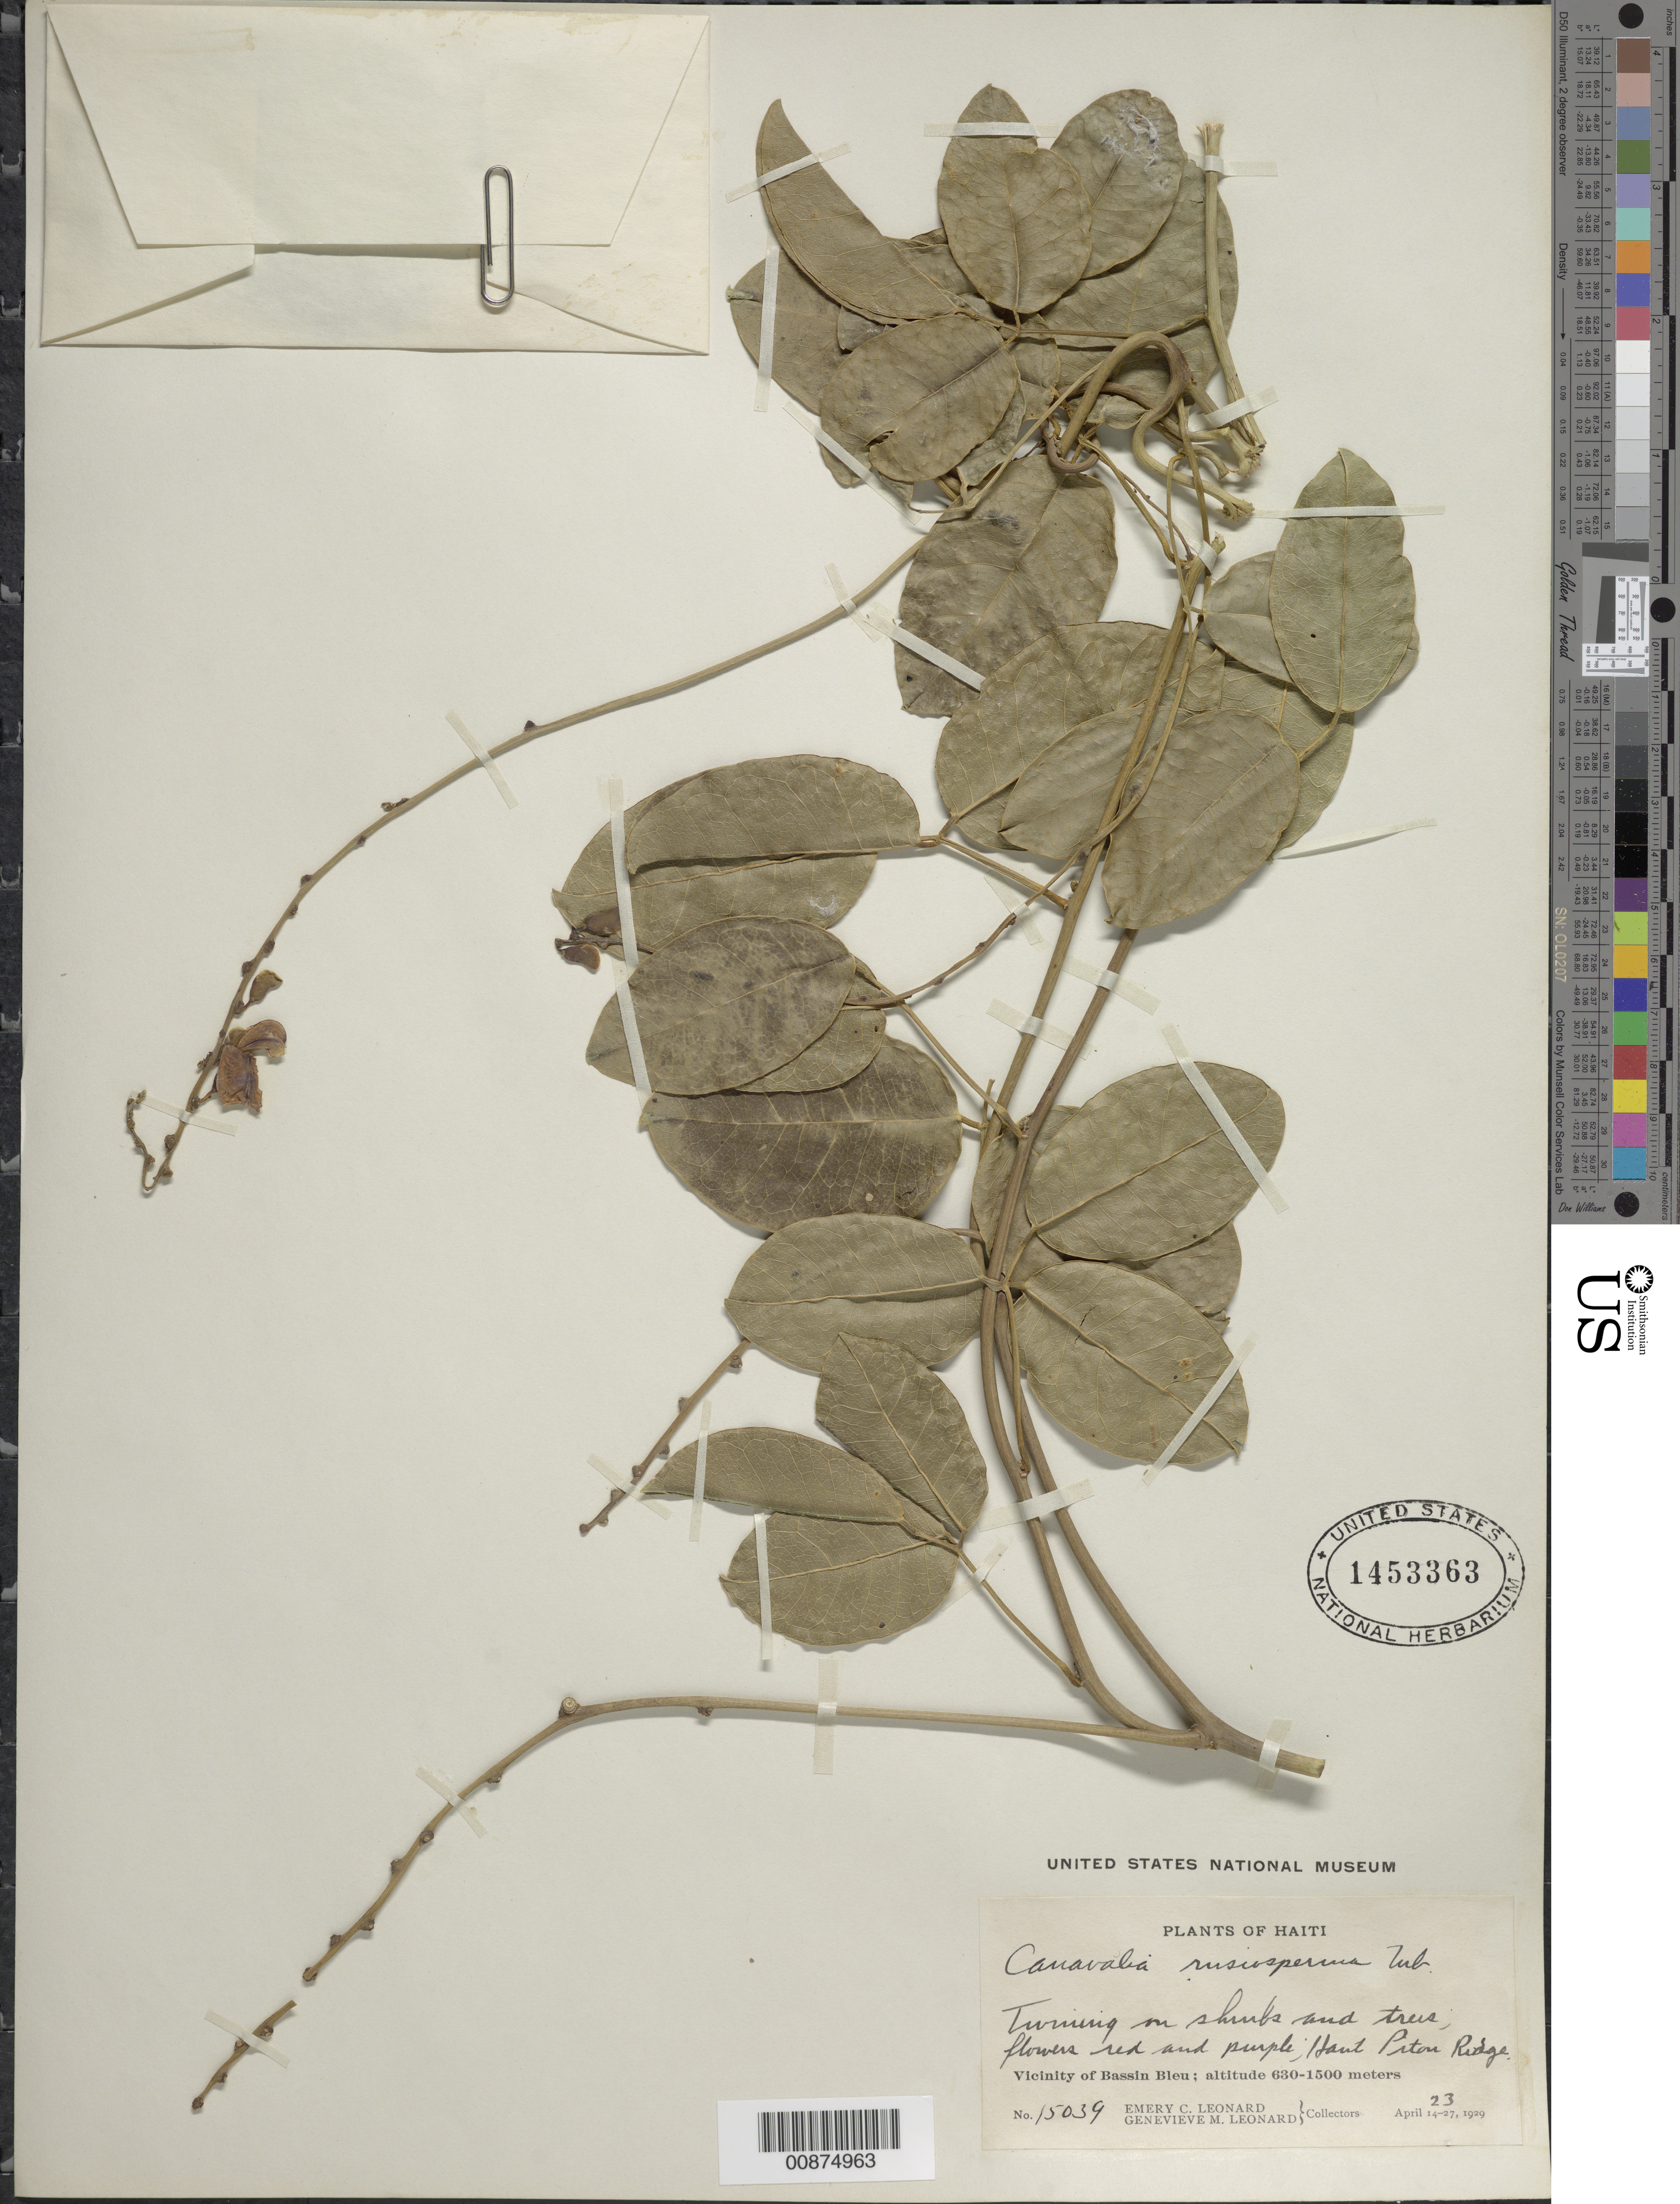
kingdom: Plantae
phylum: Tracheophyta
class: Magnoliopsida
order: Fabales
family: Fabaceae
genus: Canavalia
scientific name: Canavalia nitida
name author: (Cav.) Piper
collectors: E. C. Leonard & G. M. Leonard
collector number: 15039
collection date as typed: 23 Apr 1929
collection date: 1929-04-23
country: Haiti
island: Hispaniola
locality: Vicinity of Bassin Bleu. Haut Piton Ridge.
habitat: Twining on shrubs and trees.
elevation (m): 630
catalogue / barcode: US 1453363